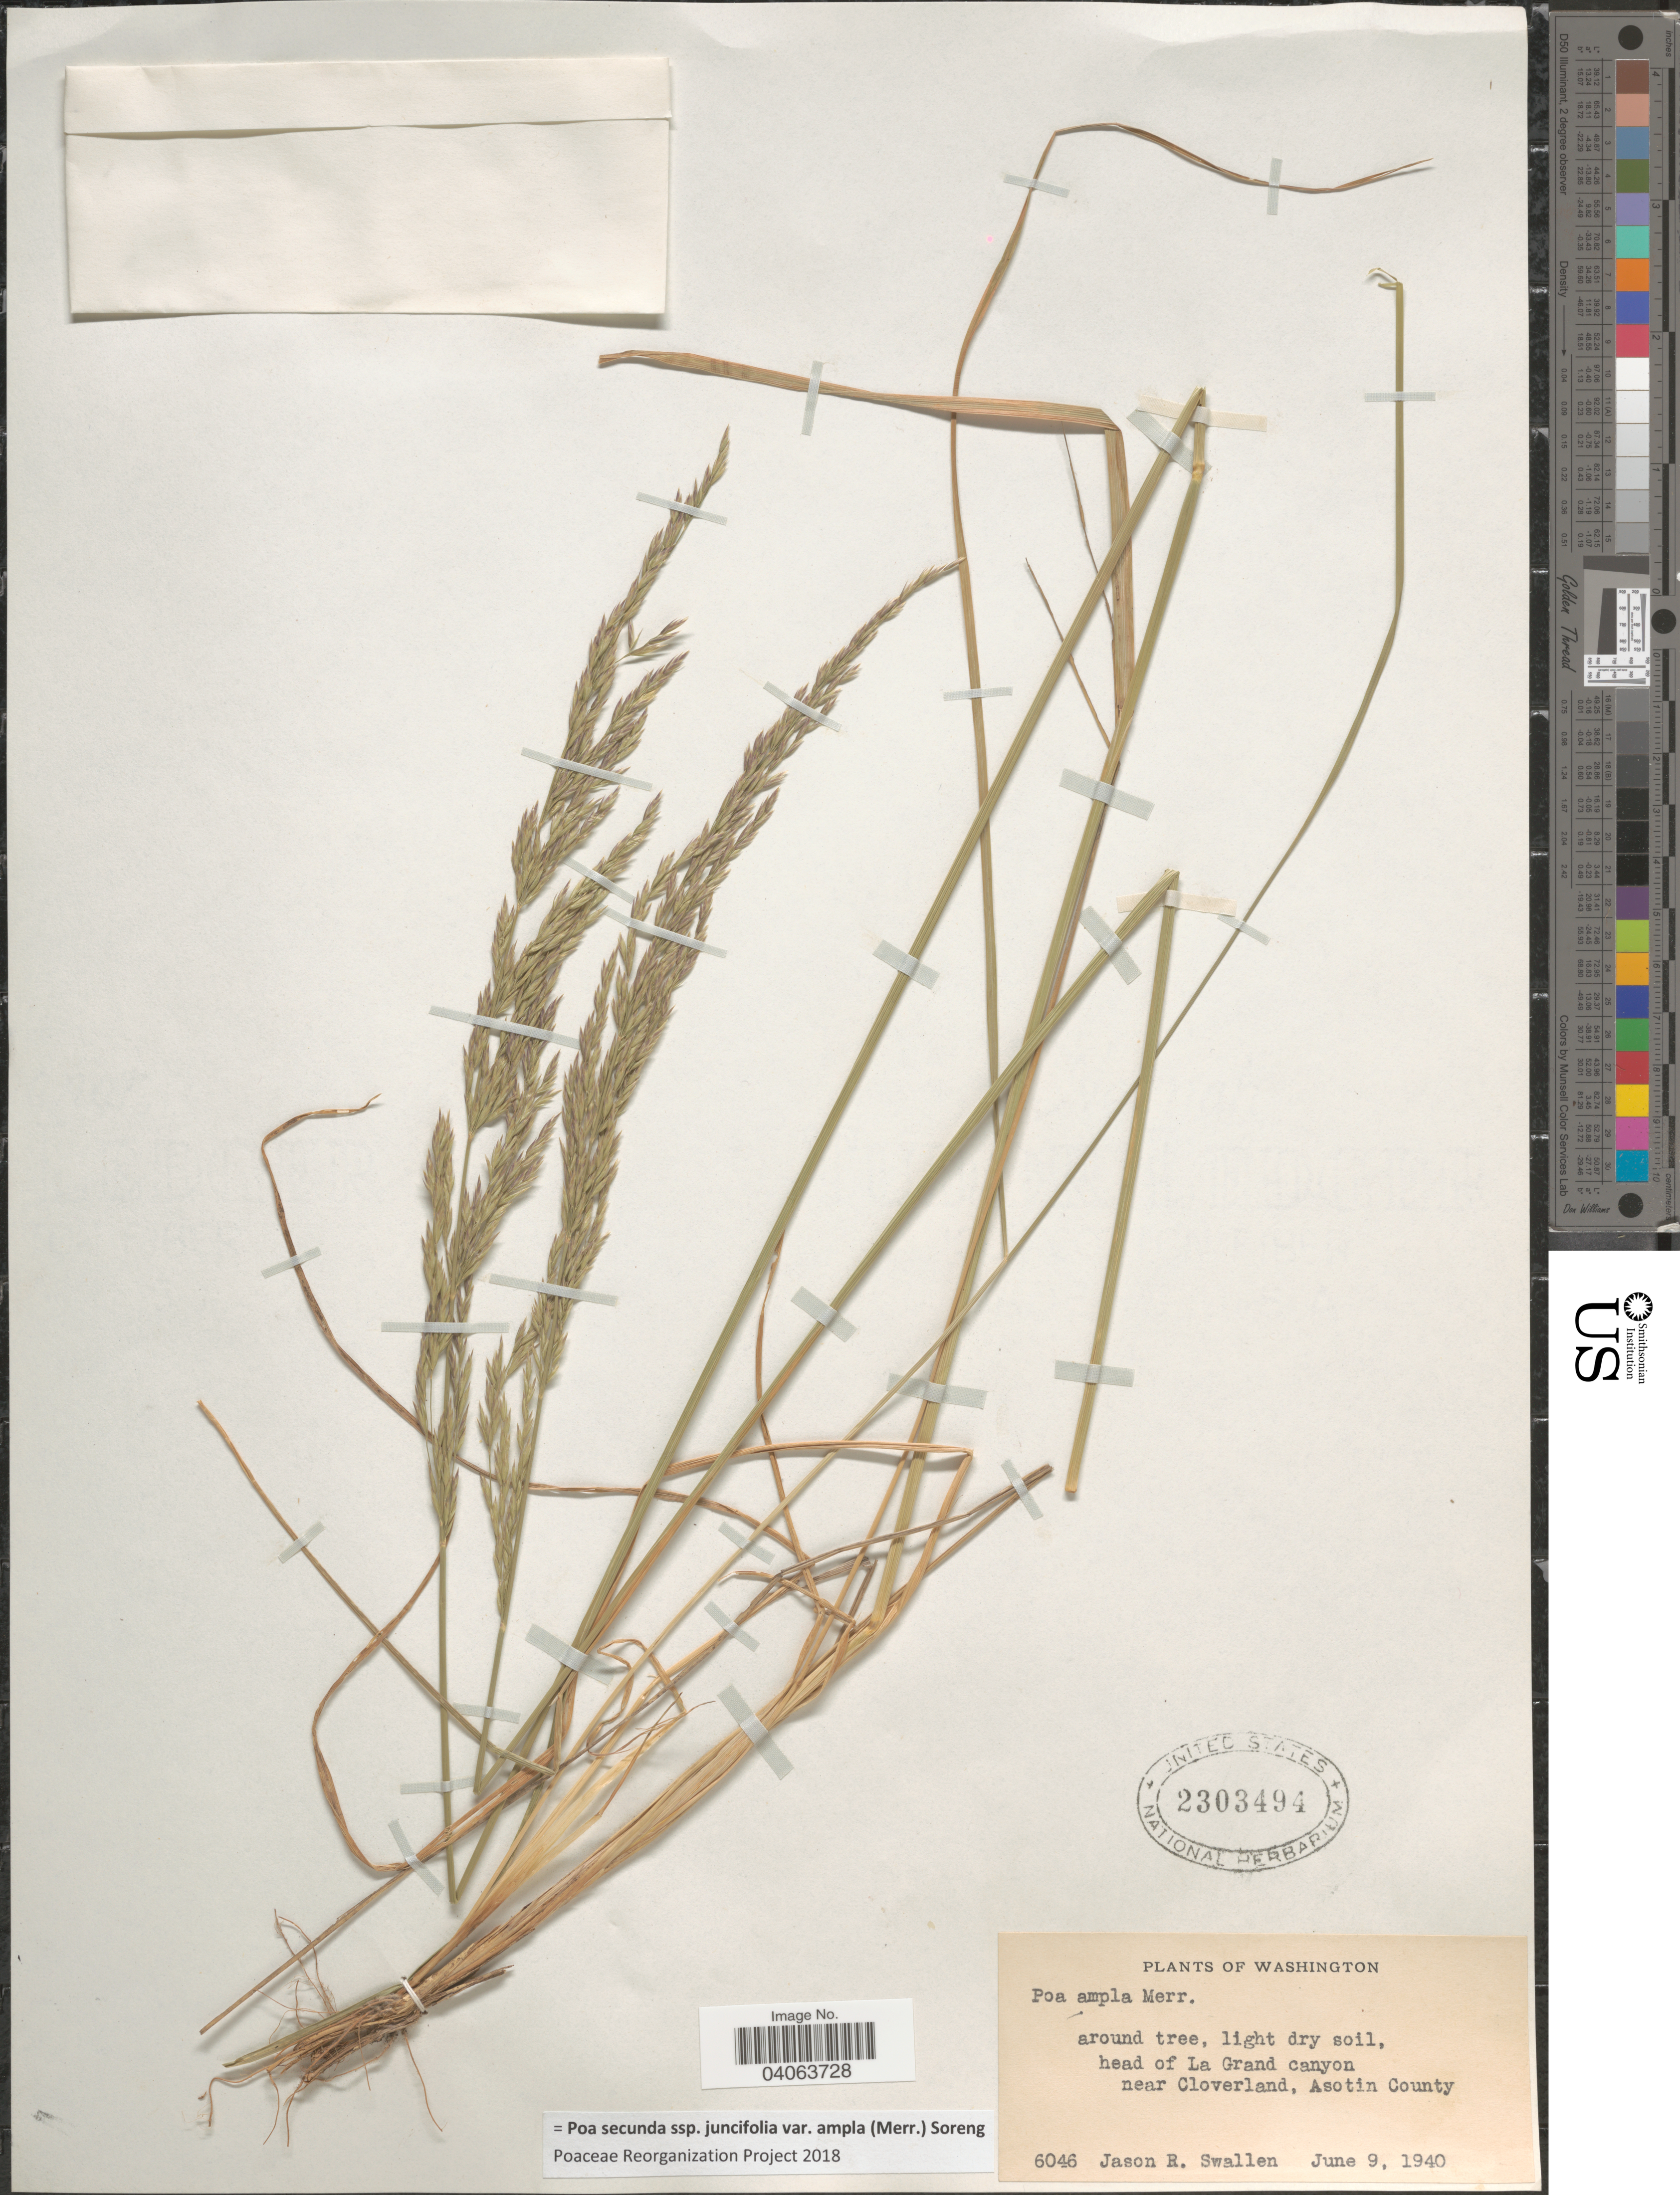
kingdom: Plantae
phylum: Tracheophyta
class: Liliopsida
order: Poales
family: Poaceae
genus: Poa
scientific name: Poa secunda subsp. juncifolia var. ampla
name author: (Merr.) Soreng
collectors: J. R. Swallen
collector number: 6046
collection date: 1940-06-09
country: United States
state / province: Washington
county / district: Asotin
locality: Around tree, light dry soil, head of La Grand canyon near Cloverland, Asotin County.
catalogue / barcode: US 2303494